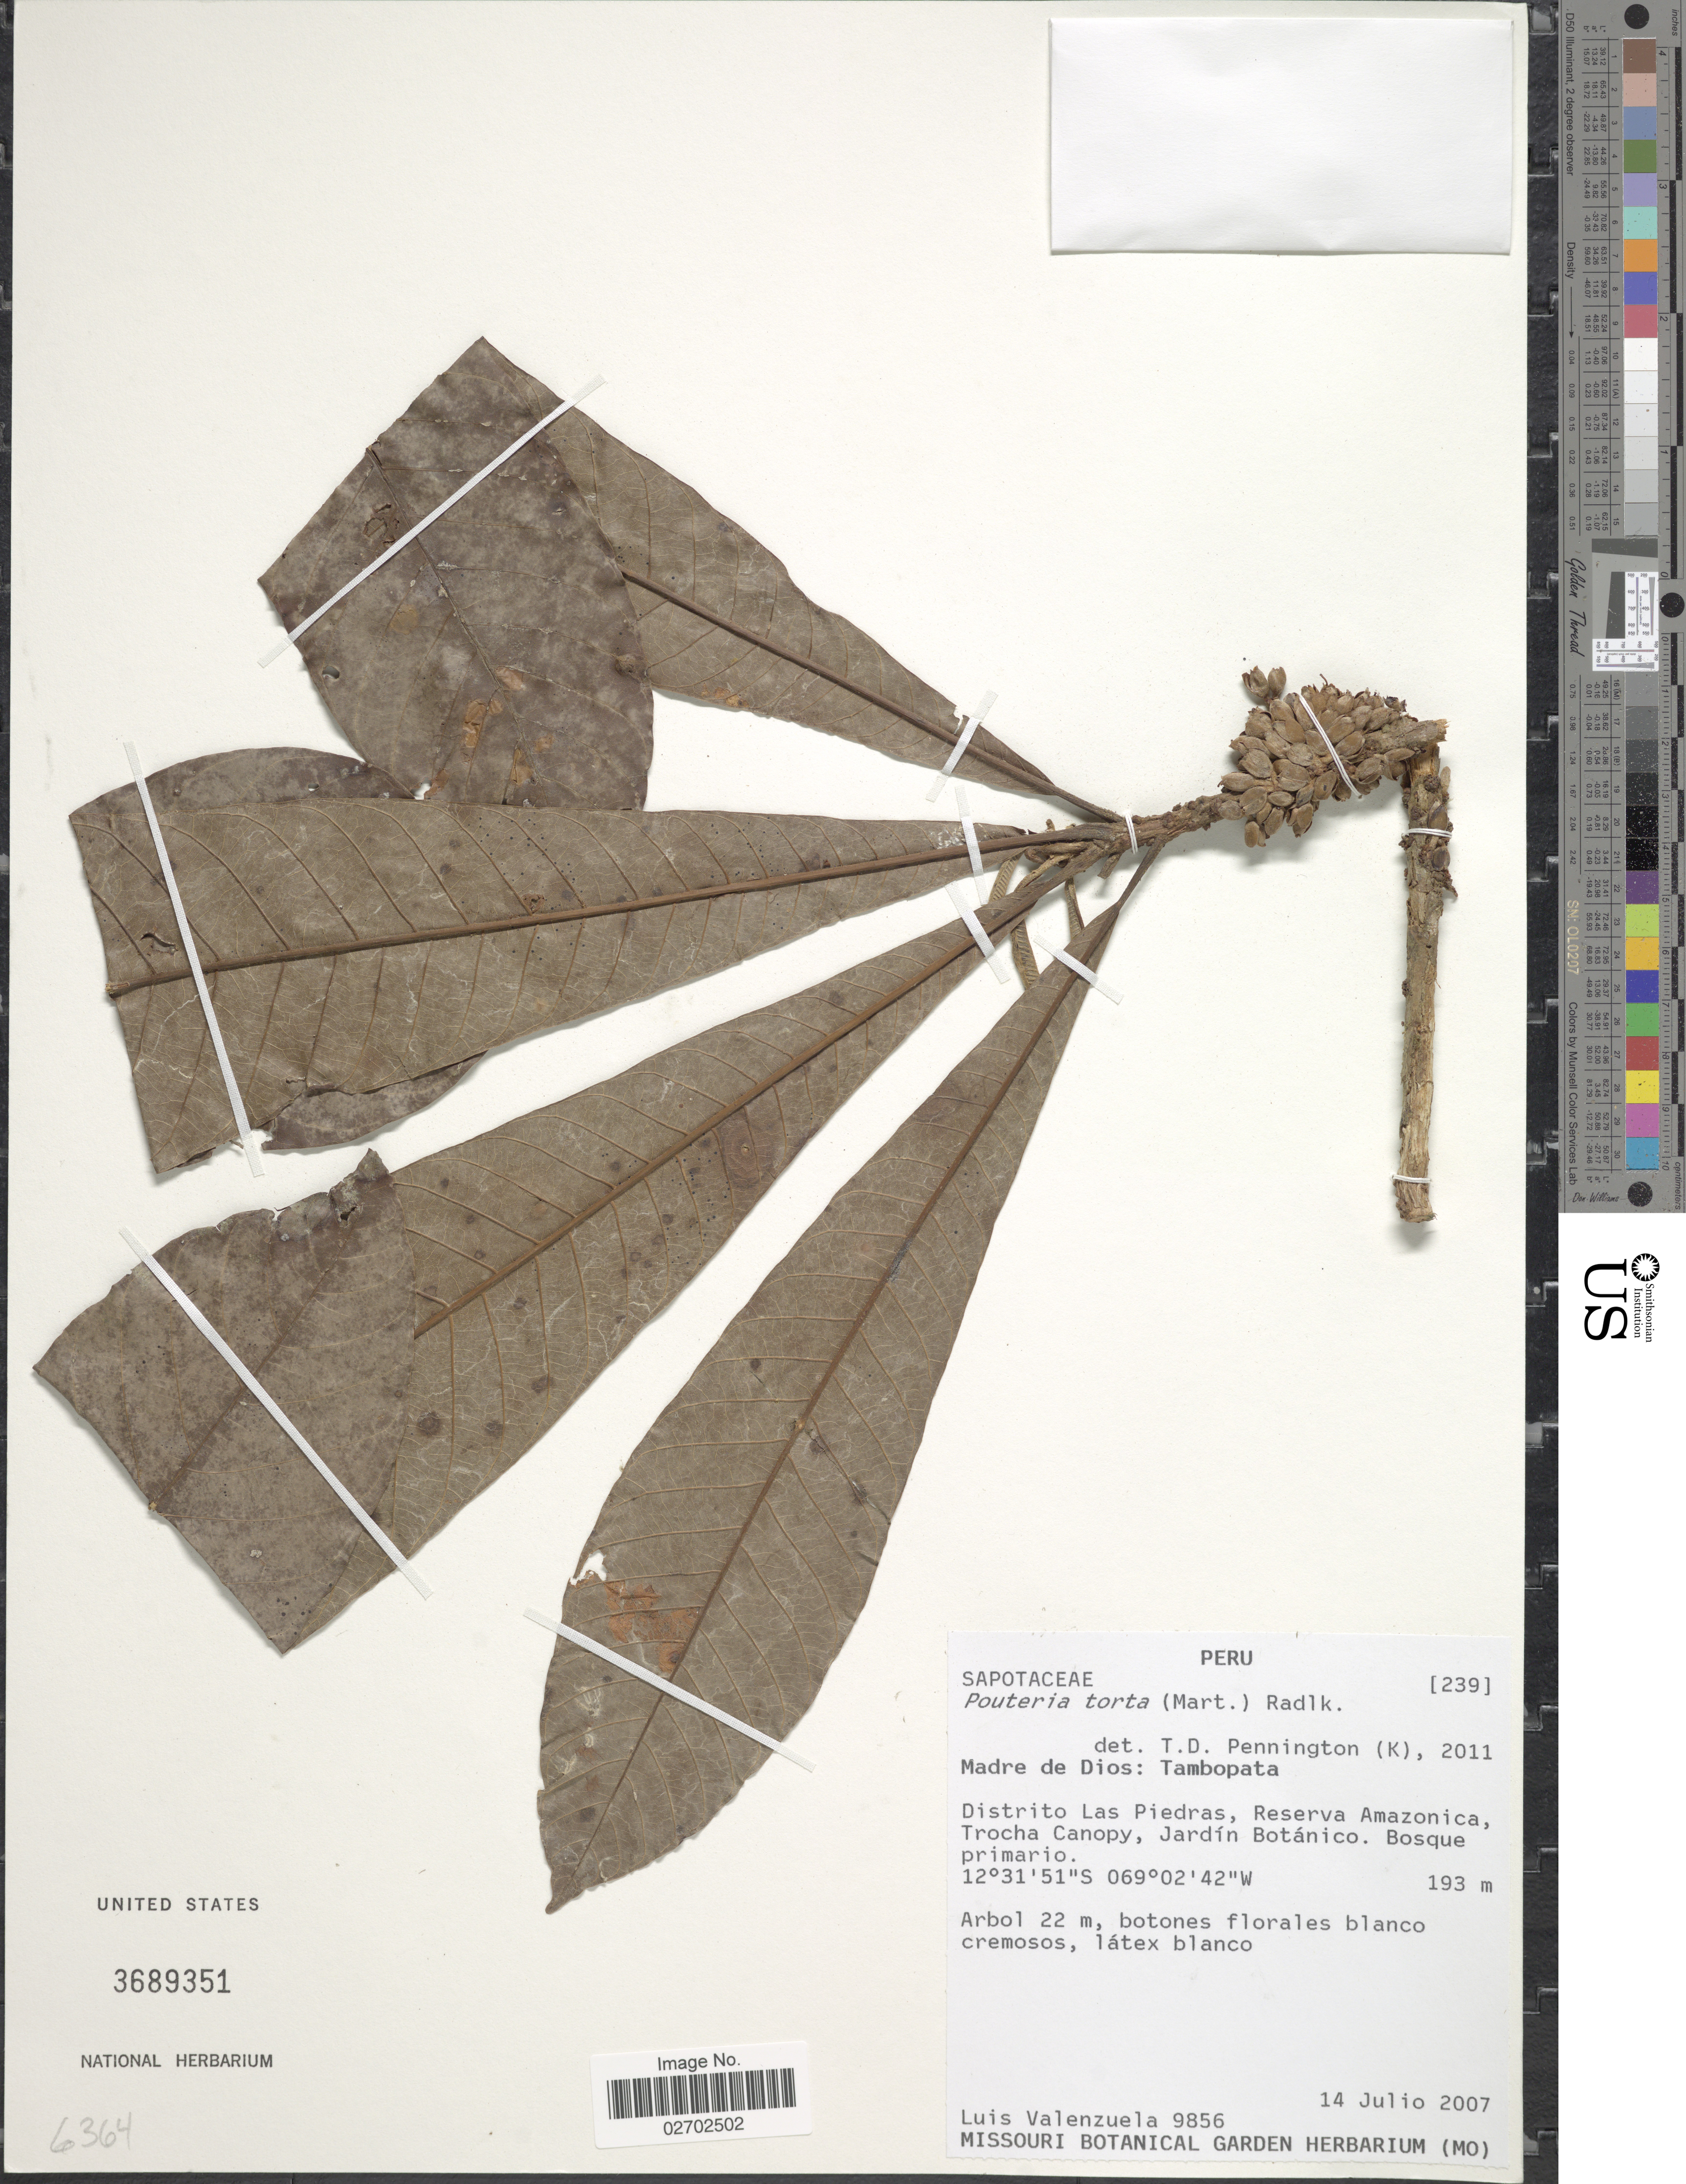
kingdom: Plantae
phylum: Tracheophyta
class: Magnoliopsida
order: Ericales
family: Sapotaceae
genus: Pouteria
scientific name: Pouteria torta subsp. torta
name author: Radlk.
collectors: L. Valenzuela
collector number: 9856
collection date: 2007-07-14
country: Peru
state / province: Madre de Dios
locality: Tambopata. Distrito Las Piedras, Reserva Amazonica, Trocha Canopy, Jardín Botánico.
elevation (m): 193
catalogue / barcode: US 3689351